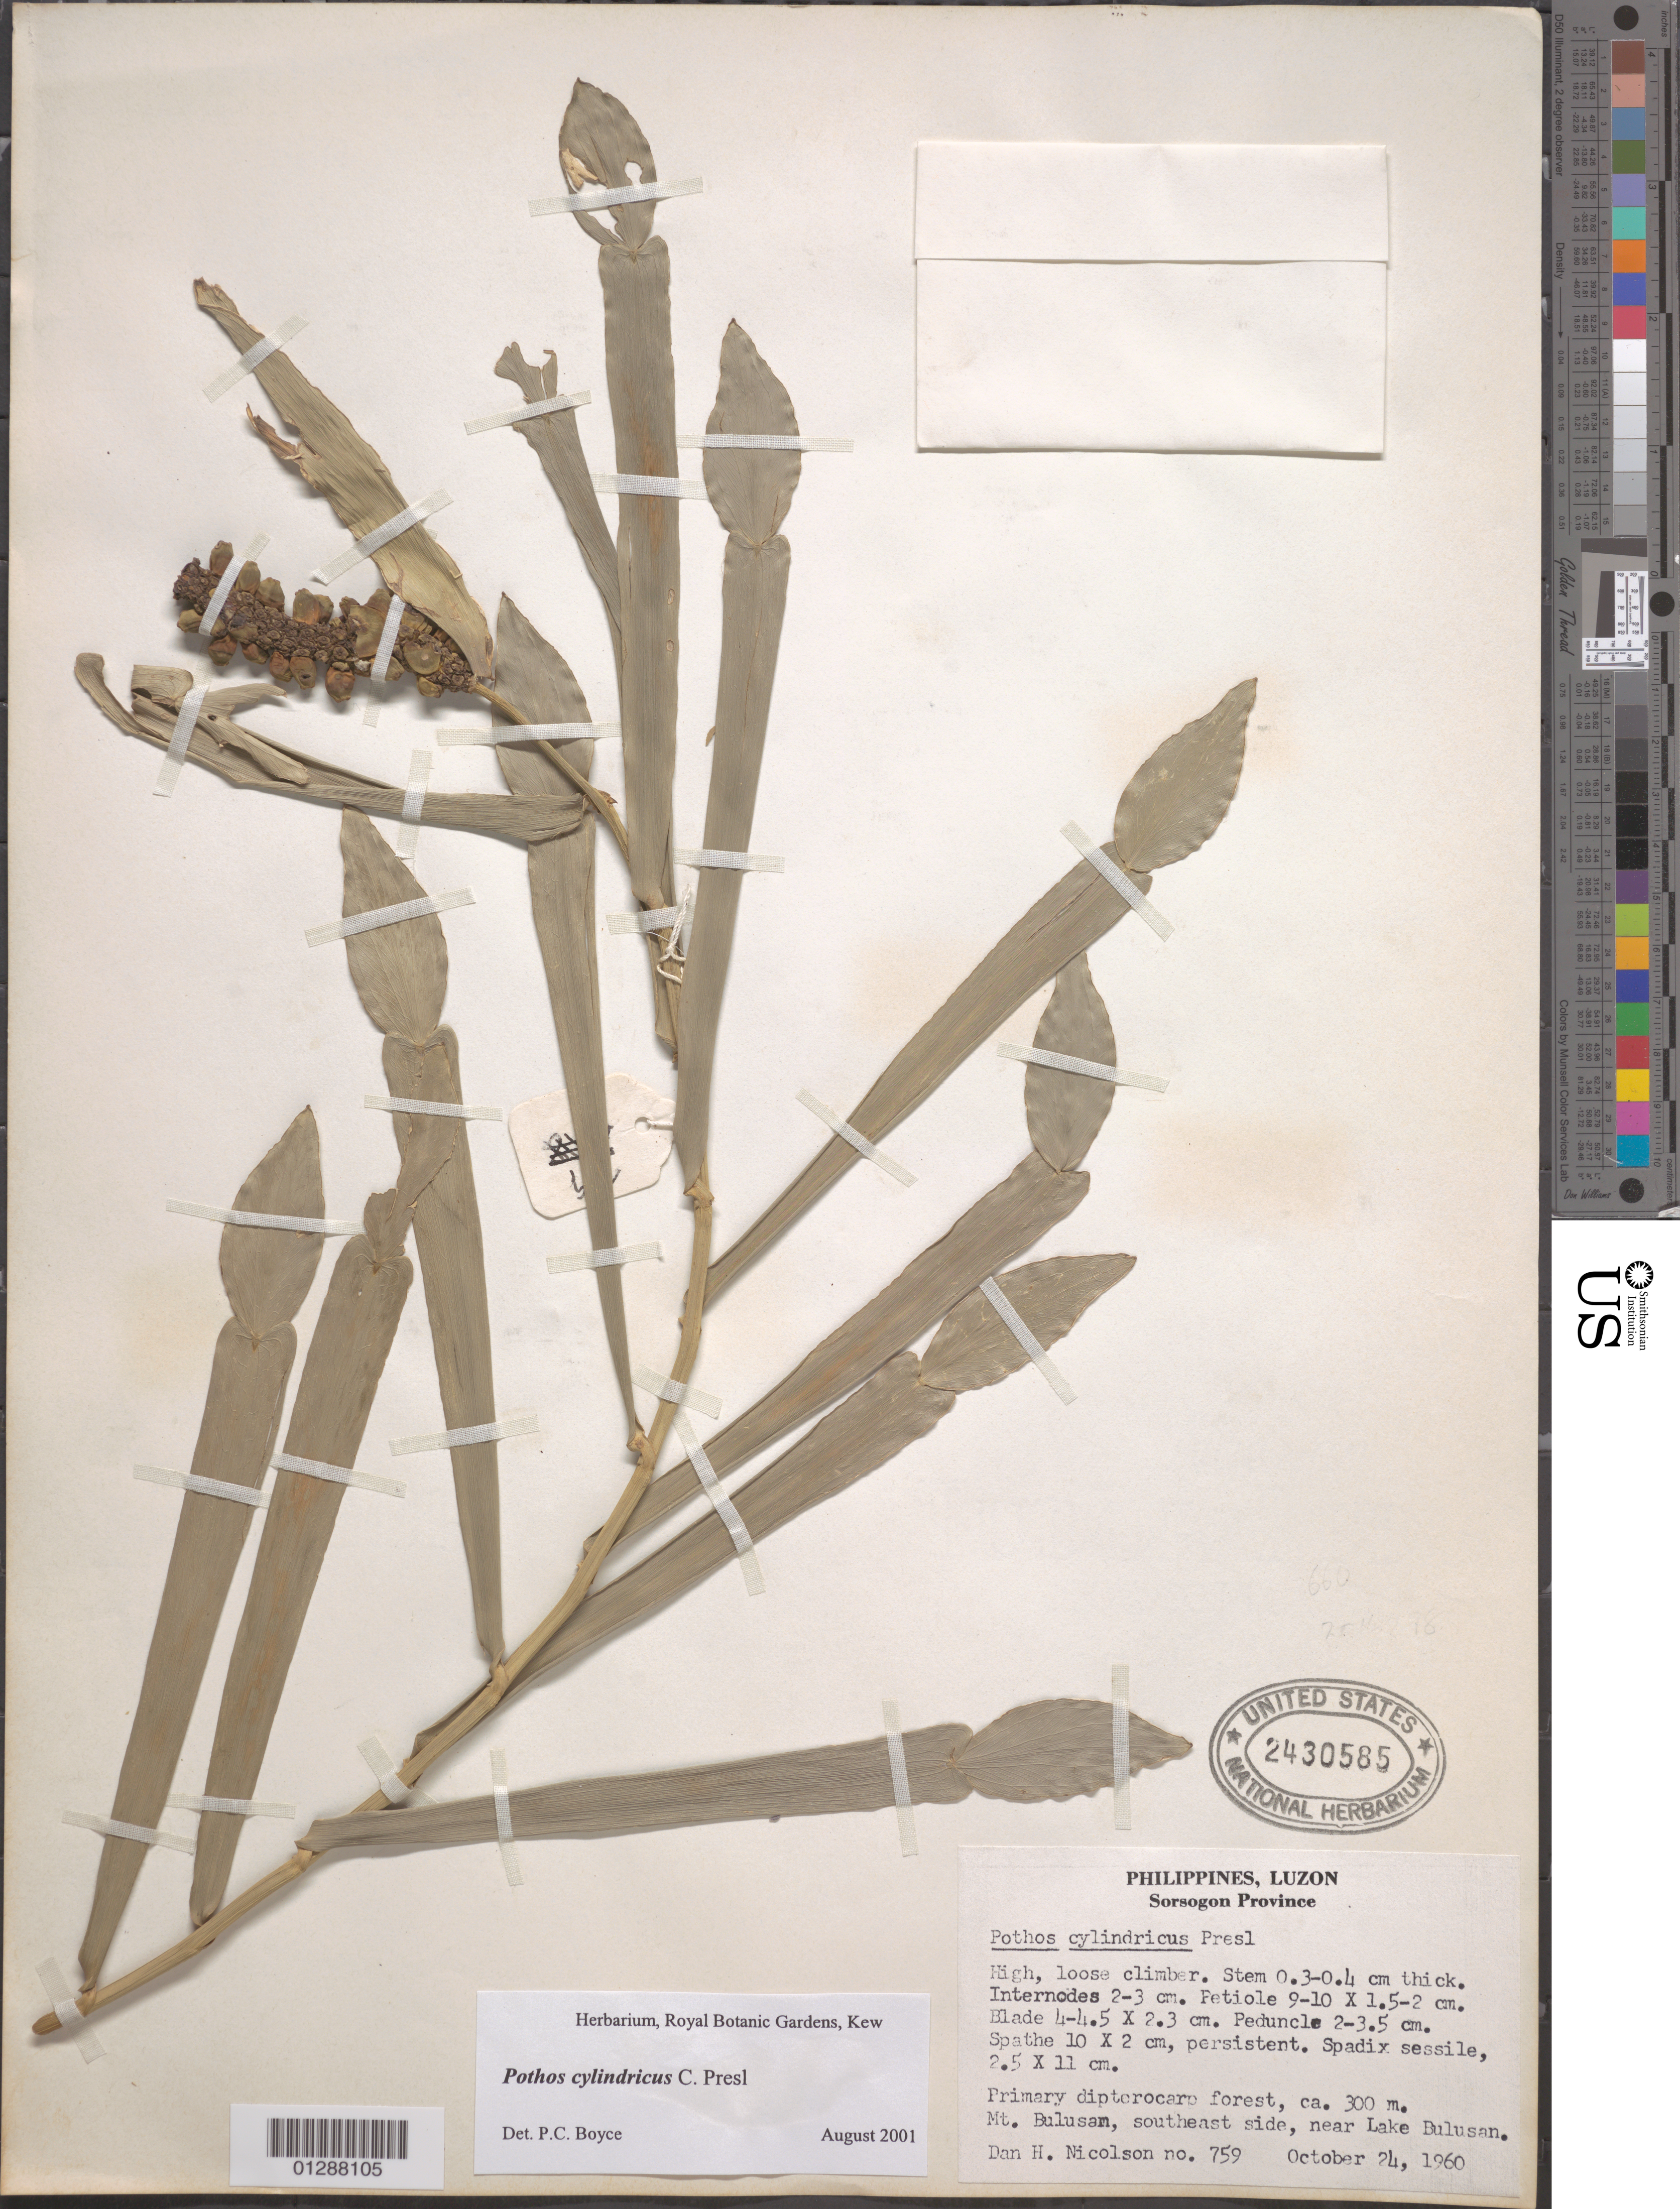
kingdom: Plantae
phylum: Tracheophyta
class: Liliopsida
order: Alismatales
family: Araceae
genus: Pothos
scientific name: Pothos cylindricus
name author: C. Presl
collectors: D. H. Nicolson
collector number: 759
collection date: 1960-10-24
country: Philippines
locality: Luzon. Sorsogon Province. Mt. Bulusan, southeast side, near Lake Bulusan.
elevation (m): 300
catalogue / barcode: US 2430585